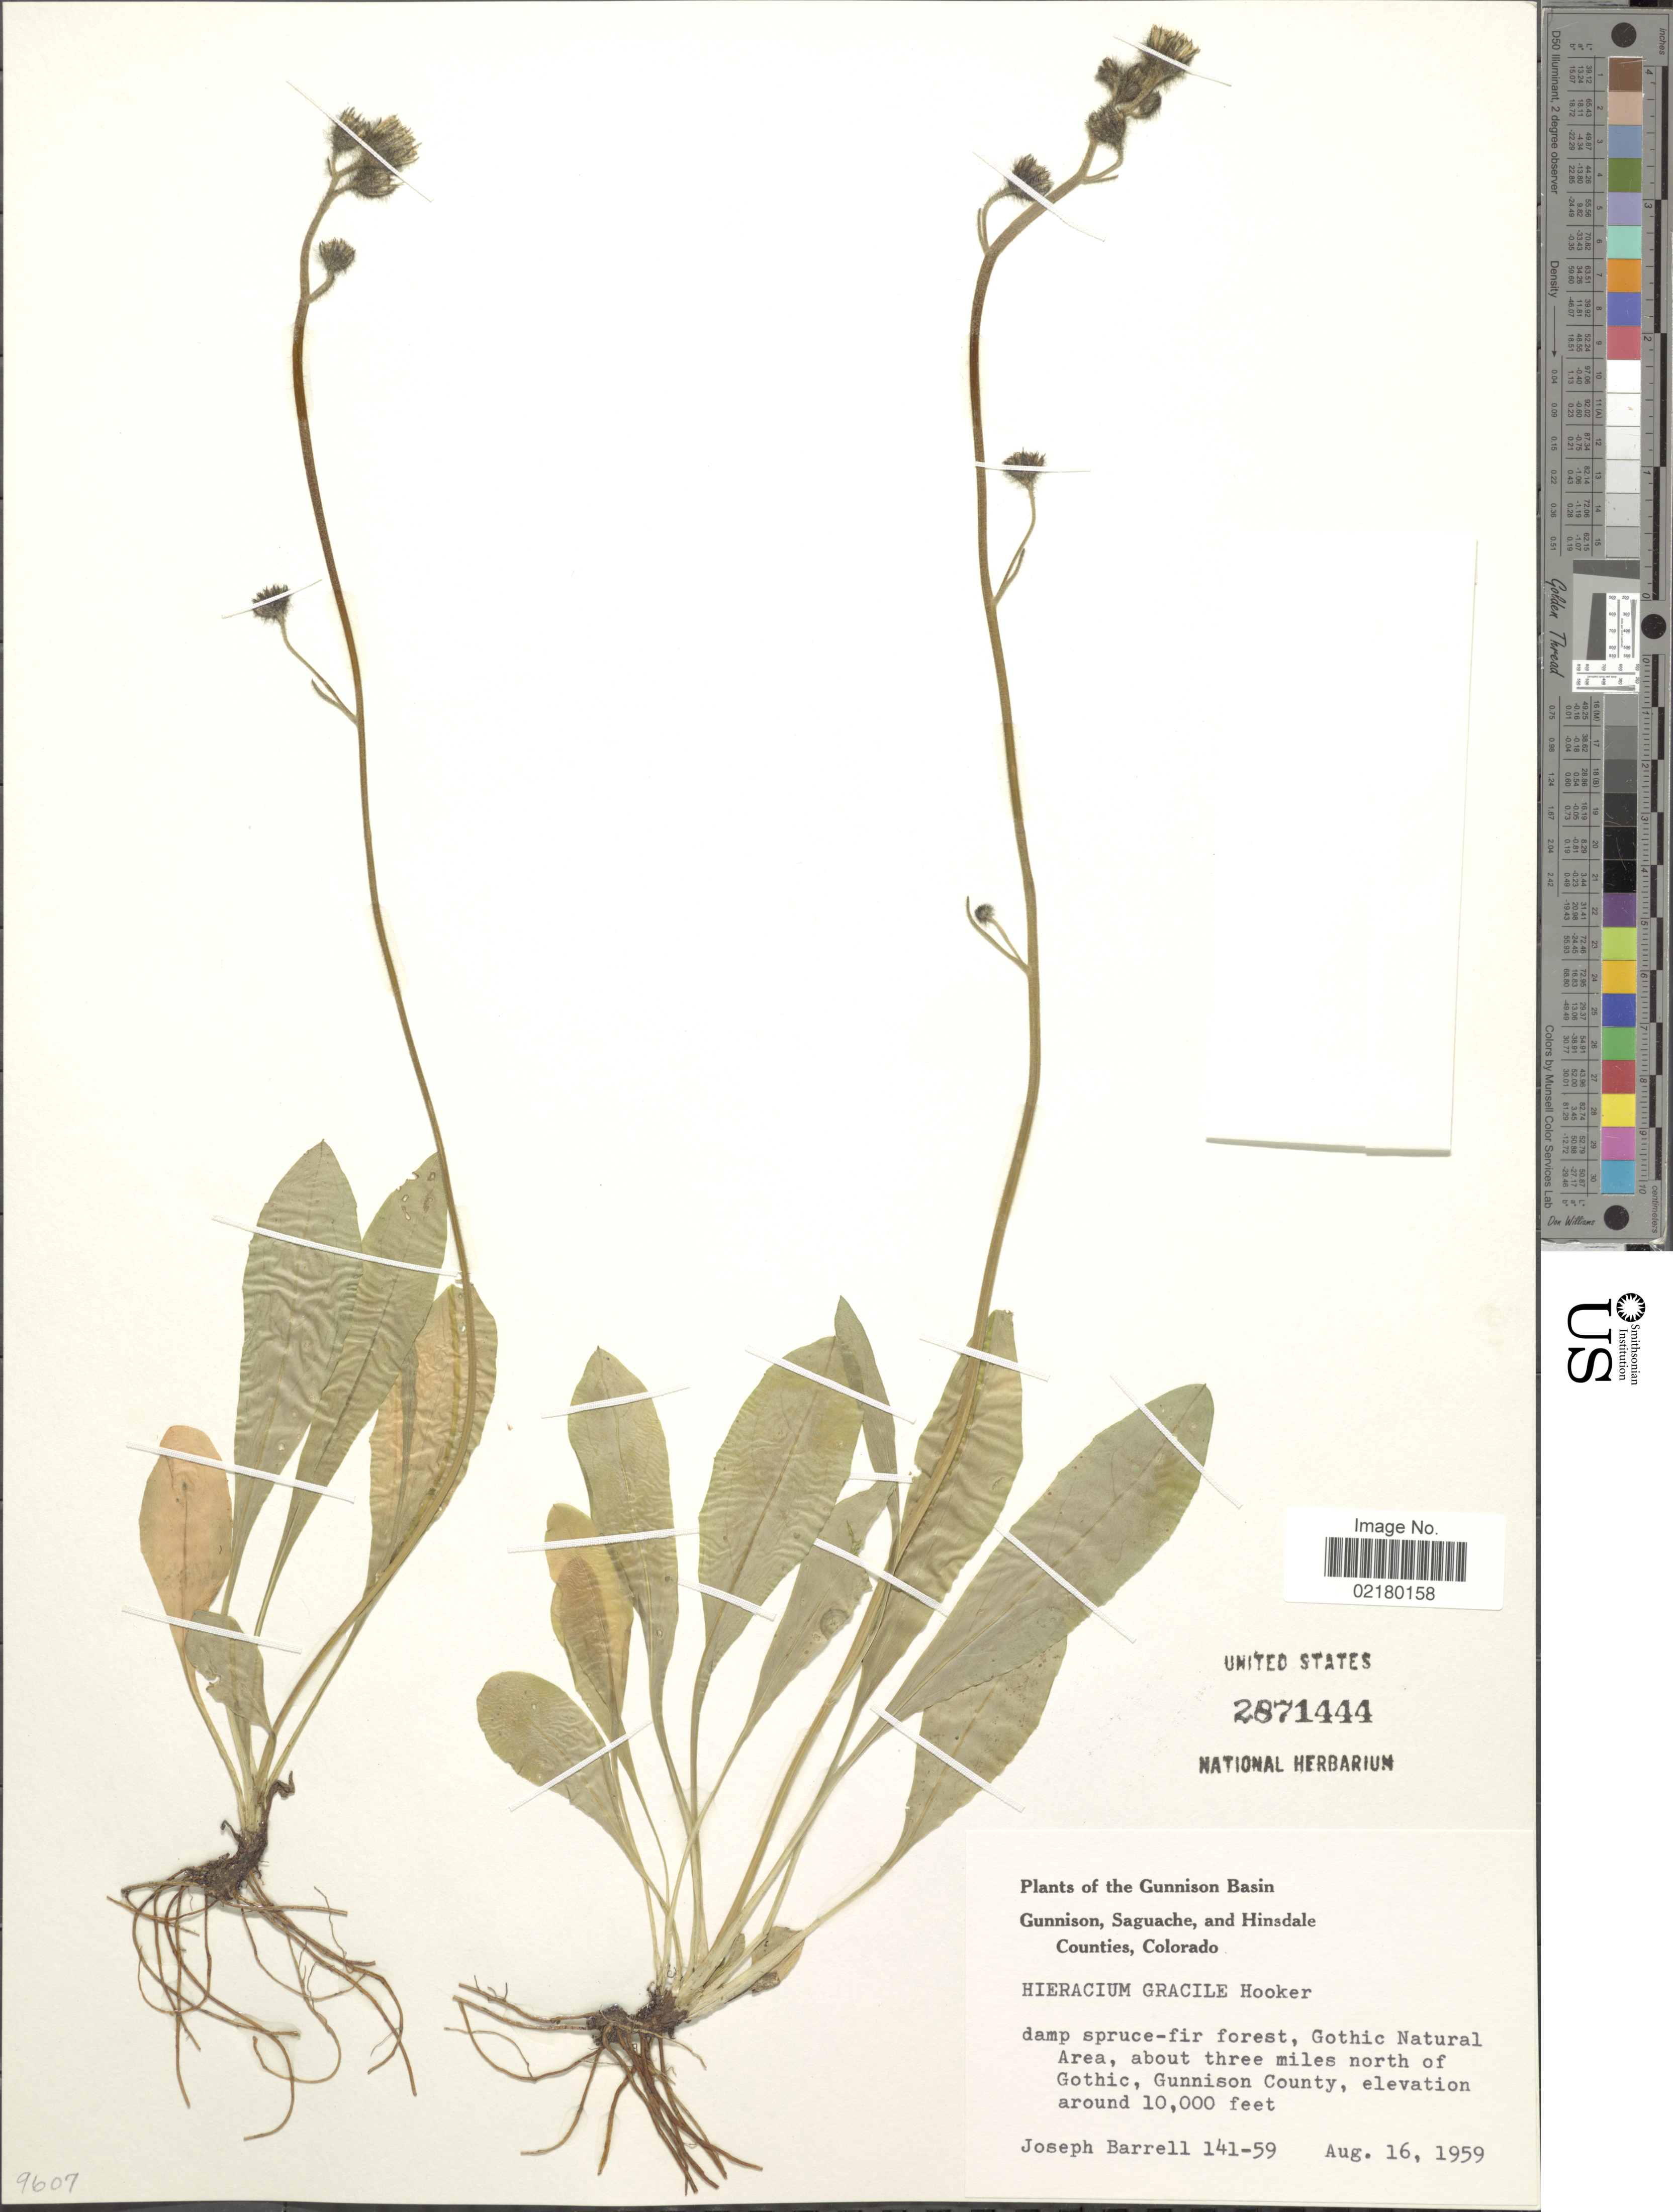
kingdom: Plantae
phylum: Tracheophyta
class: Magnoliopsida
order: Asterales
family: Asteraceae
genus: Hieracium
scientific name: Hieracium triste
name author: Willd. ex Spreng.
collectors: J. Barrell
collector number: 141-59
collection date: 1959-08-16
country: United States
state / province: Colorado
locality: The Gunnison Basin Gunnison, Saguache, and Hinsdale Counties, damp spruce-fir forest, Gothic Natural Area, about three miles north of Gothic, Gunnison County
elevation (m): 3048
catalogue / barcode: US 2871444